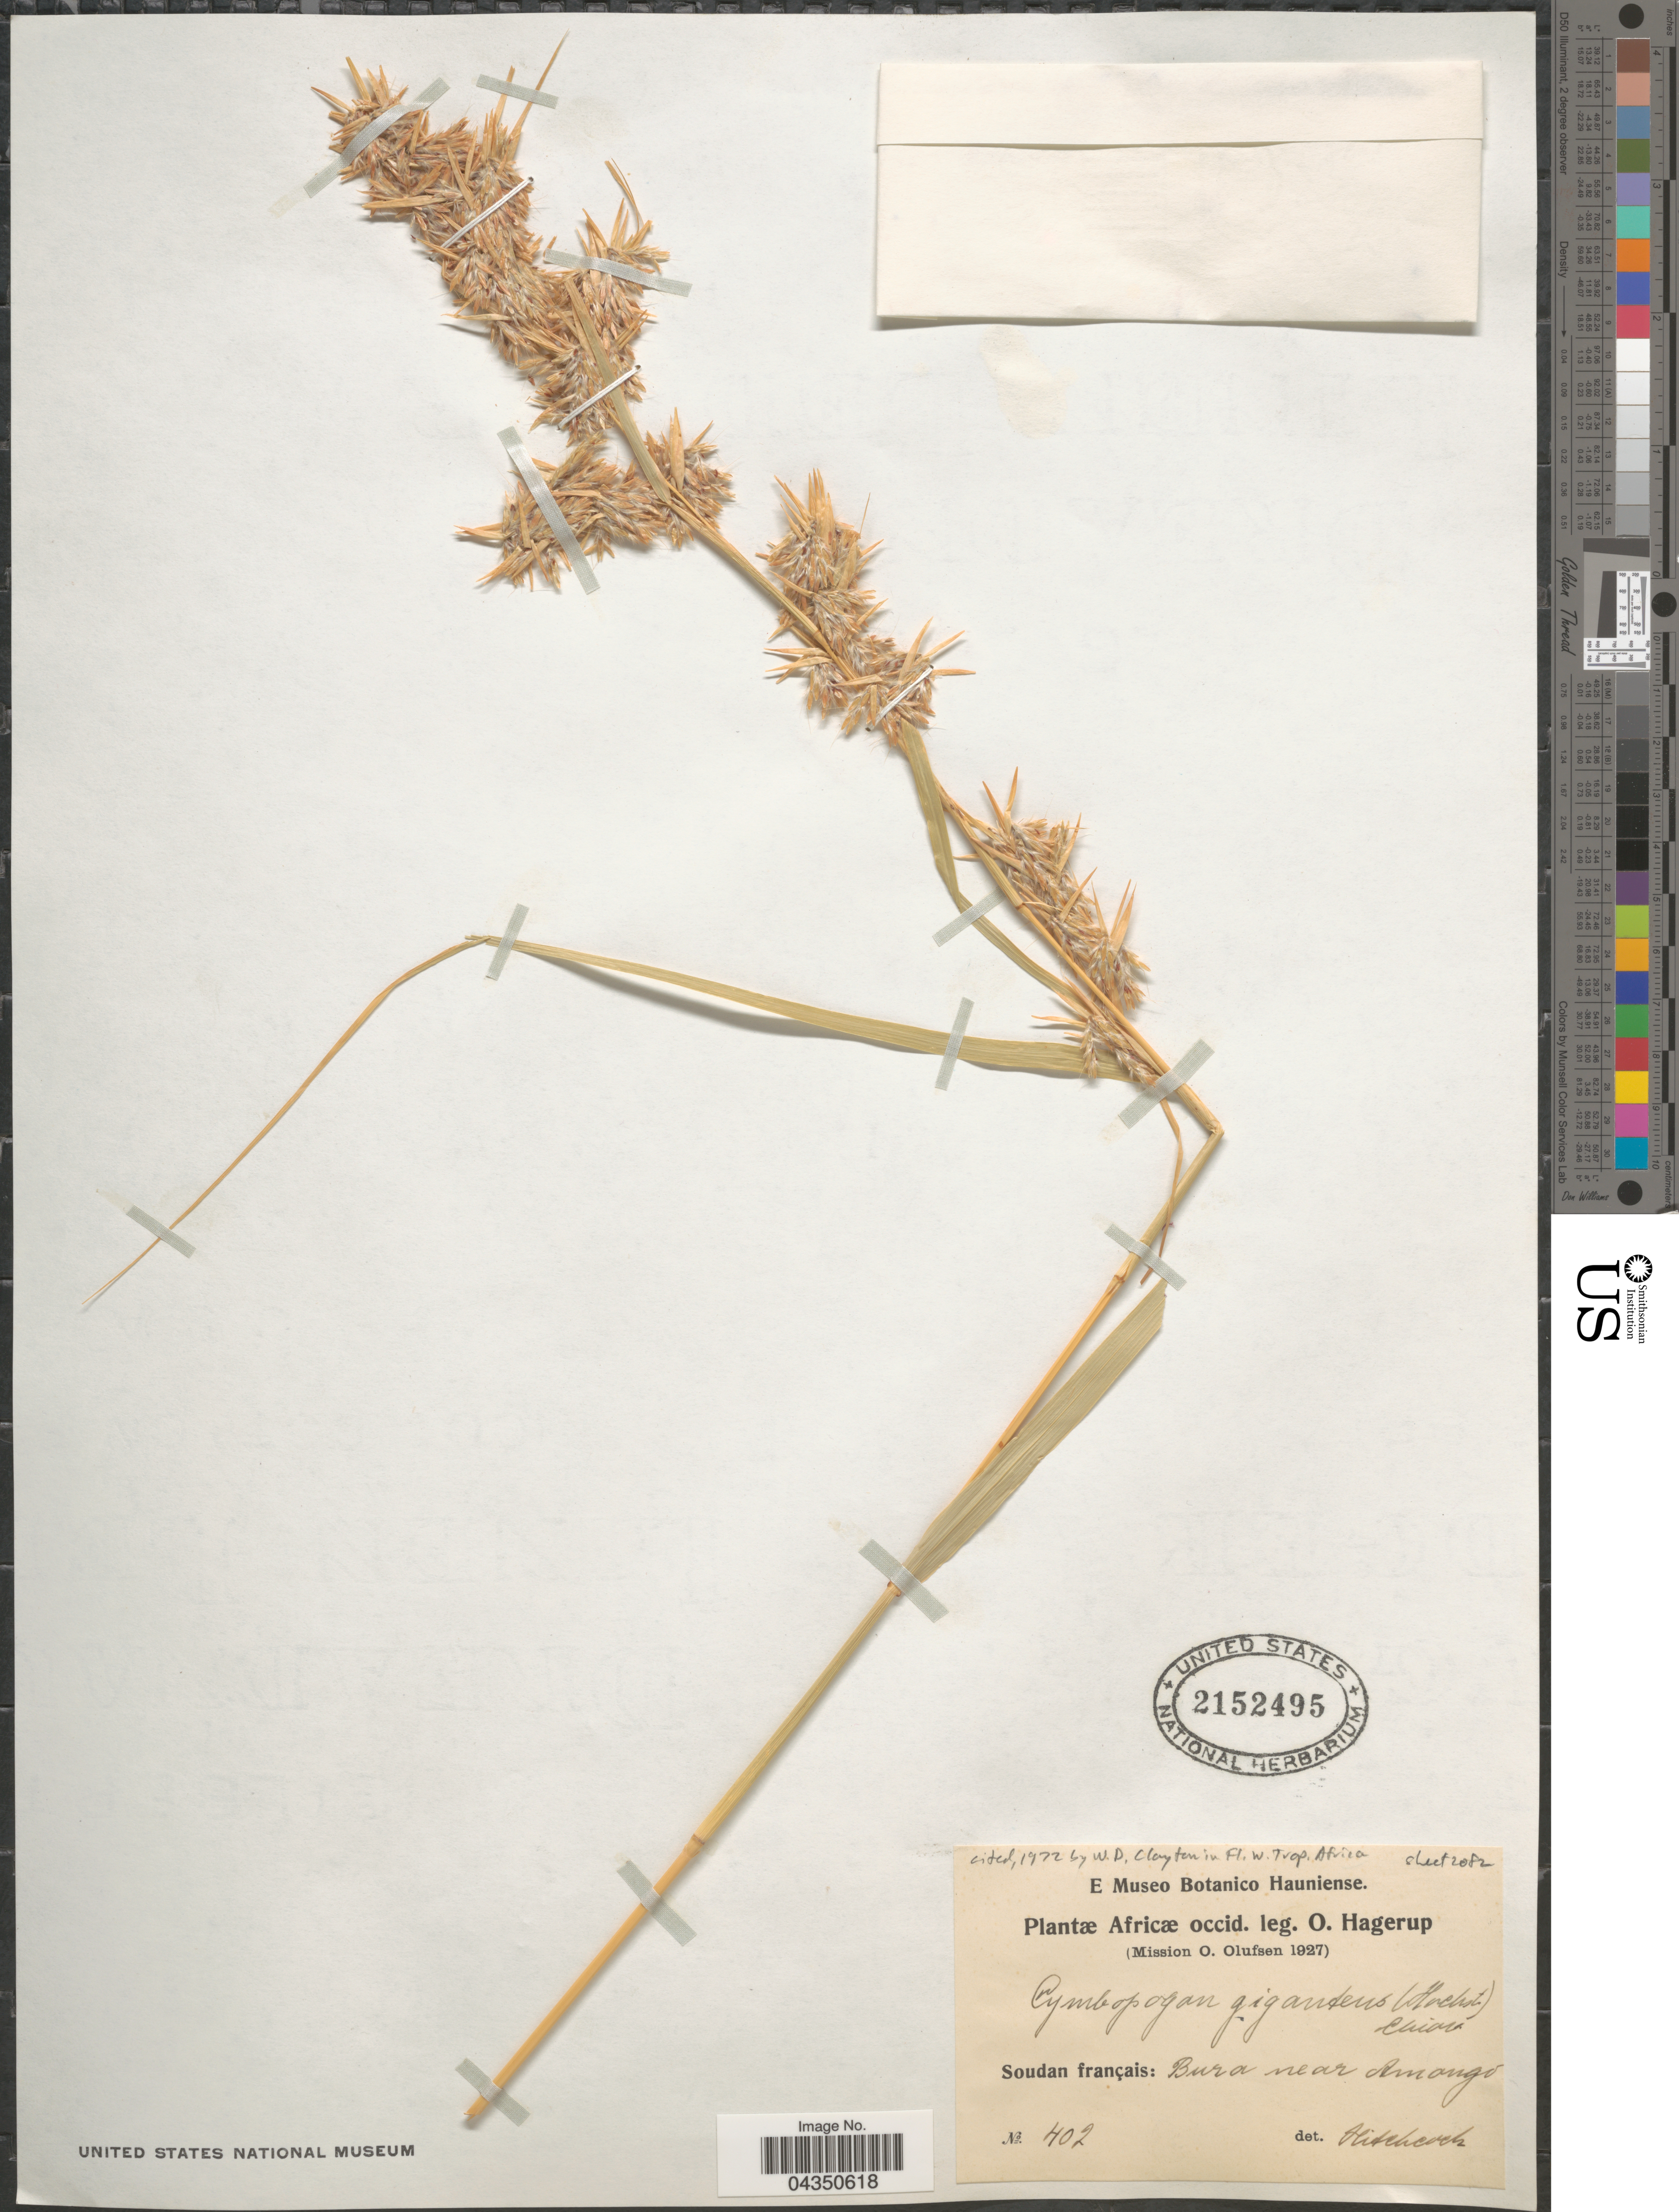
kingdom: Plantae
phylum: Tracheophyta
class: Liliopsida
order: Poales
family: Poaceae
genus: Cymbopogon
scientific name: Cymbopogon giganteus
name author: Chiov.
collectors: O. Hagerup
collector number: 402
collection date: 1927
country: Mali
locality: Africæ occid. (Mission O. Olufsen 1927). Soudan français: Bura near Amango.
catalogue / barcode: US 2152495